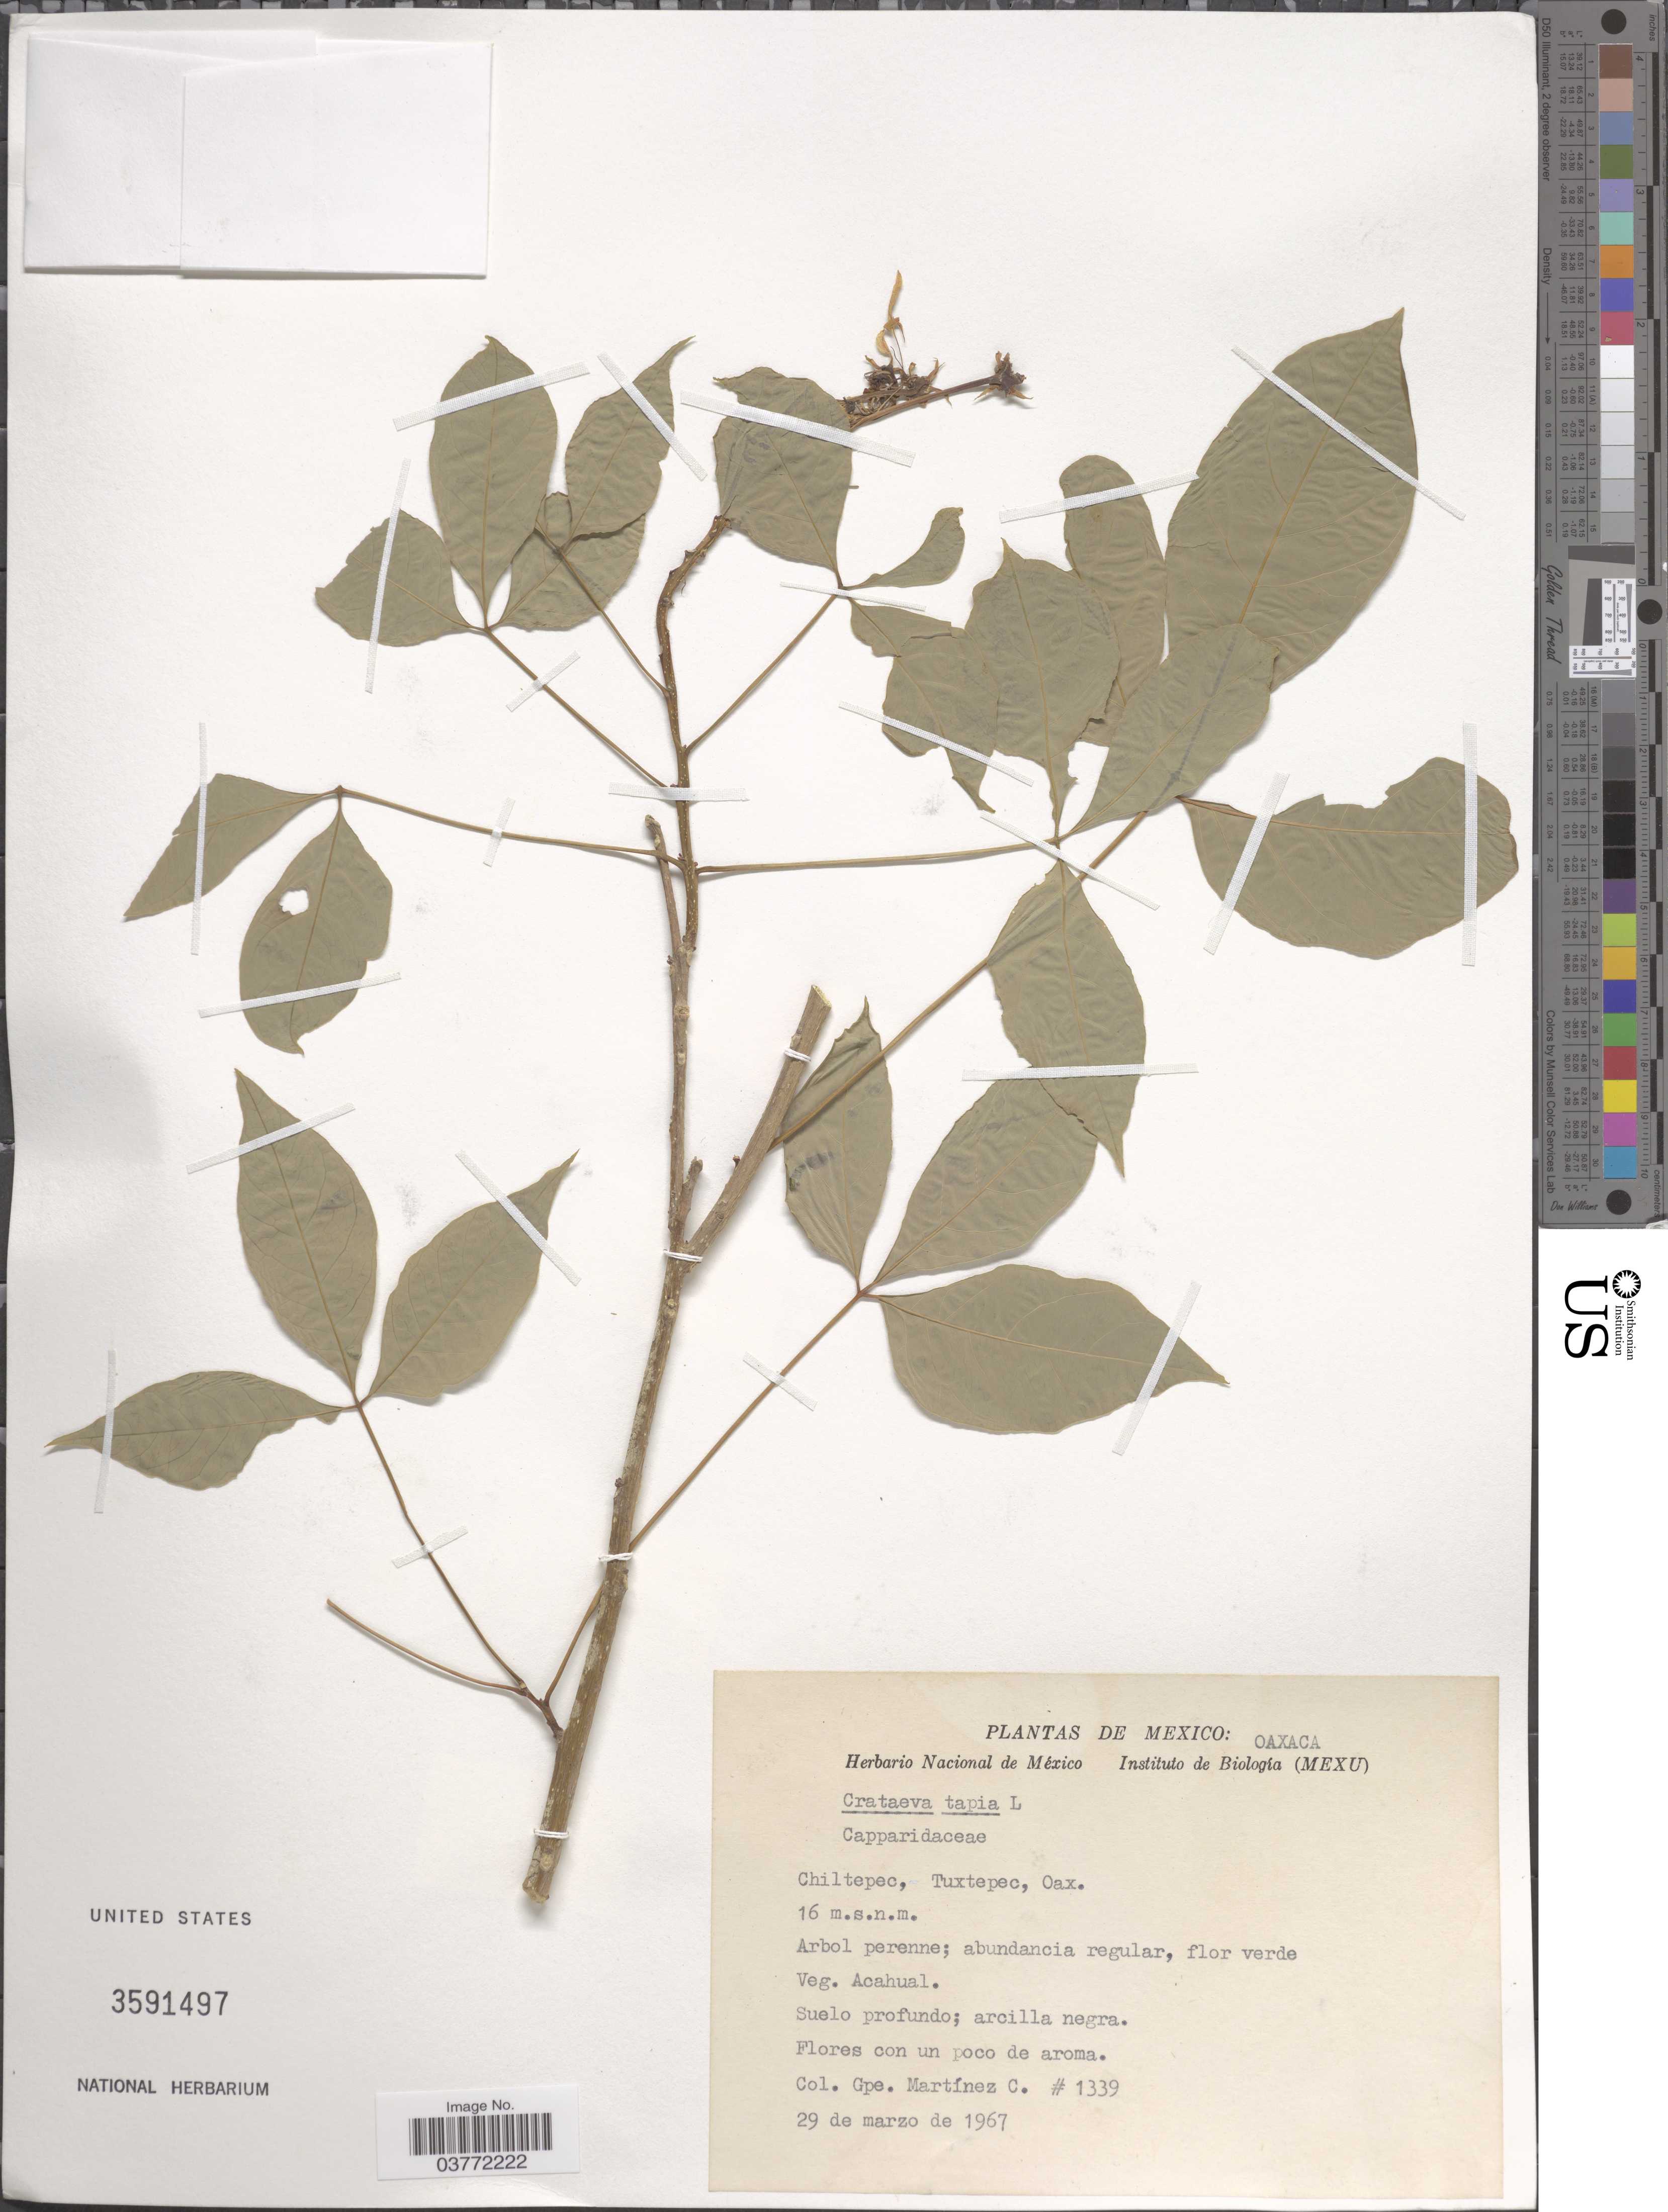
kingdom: Plantae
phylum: Tracheophyta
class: Magnoliopsida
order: Brassicales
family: Capparaceae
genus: Crateva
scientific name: Crateva tapia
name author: L.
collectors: G. Martinez C.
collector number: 1339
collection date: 1967-03-29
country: Mexico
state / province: Oaxaca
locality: Chiltepec, Tuxtepec.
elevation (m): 16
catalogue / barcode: US 3591497